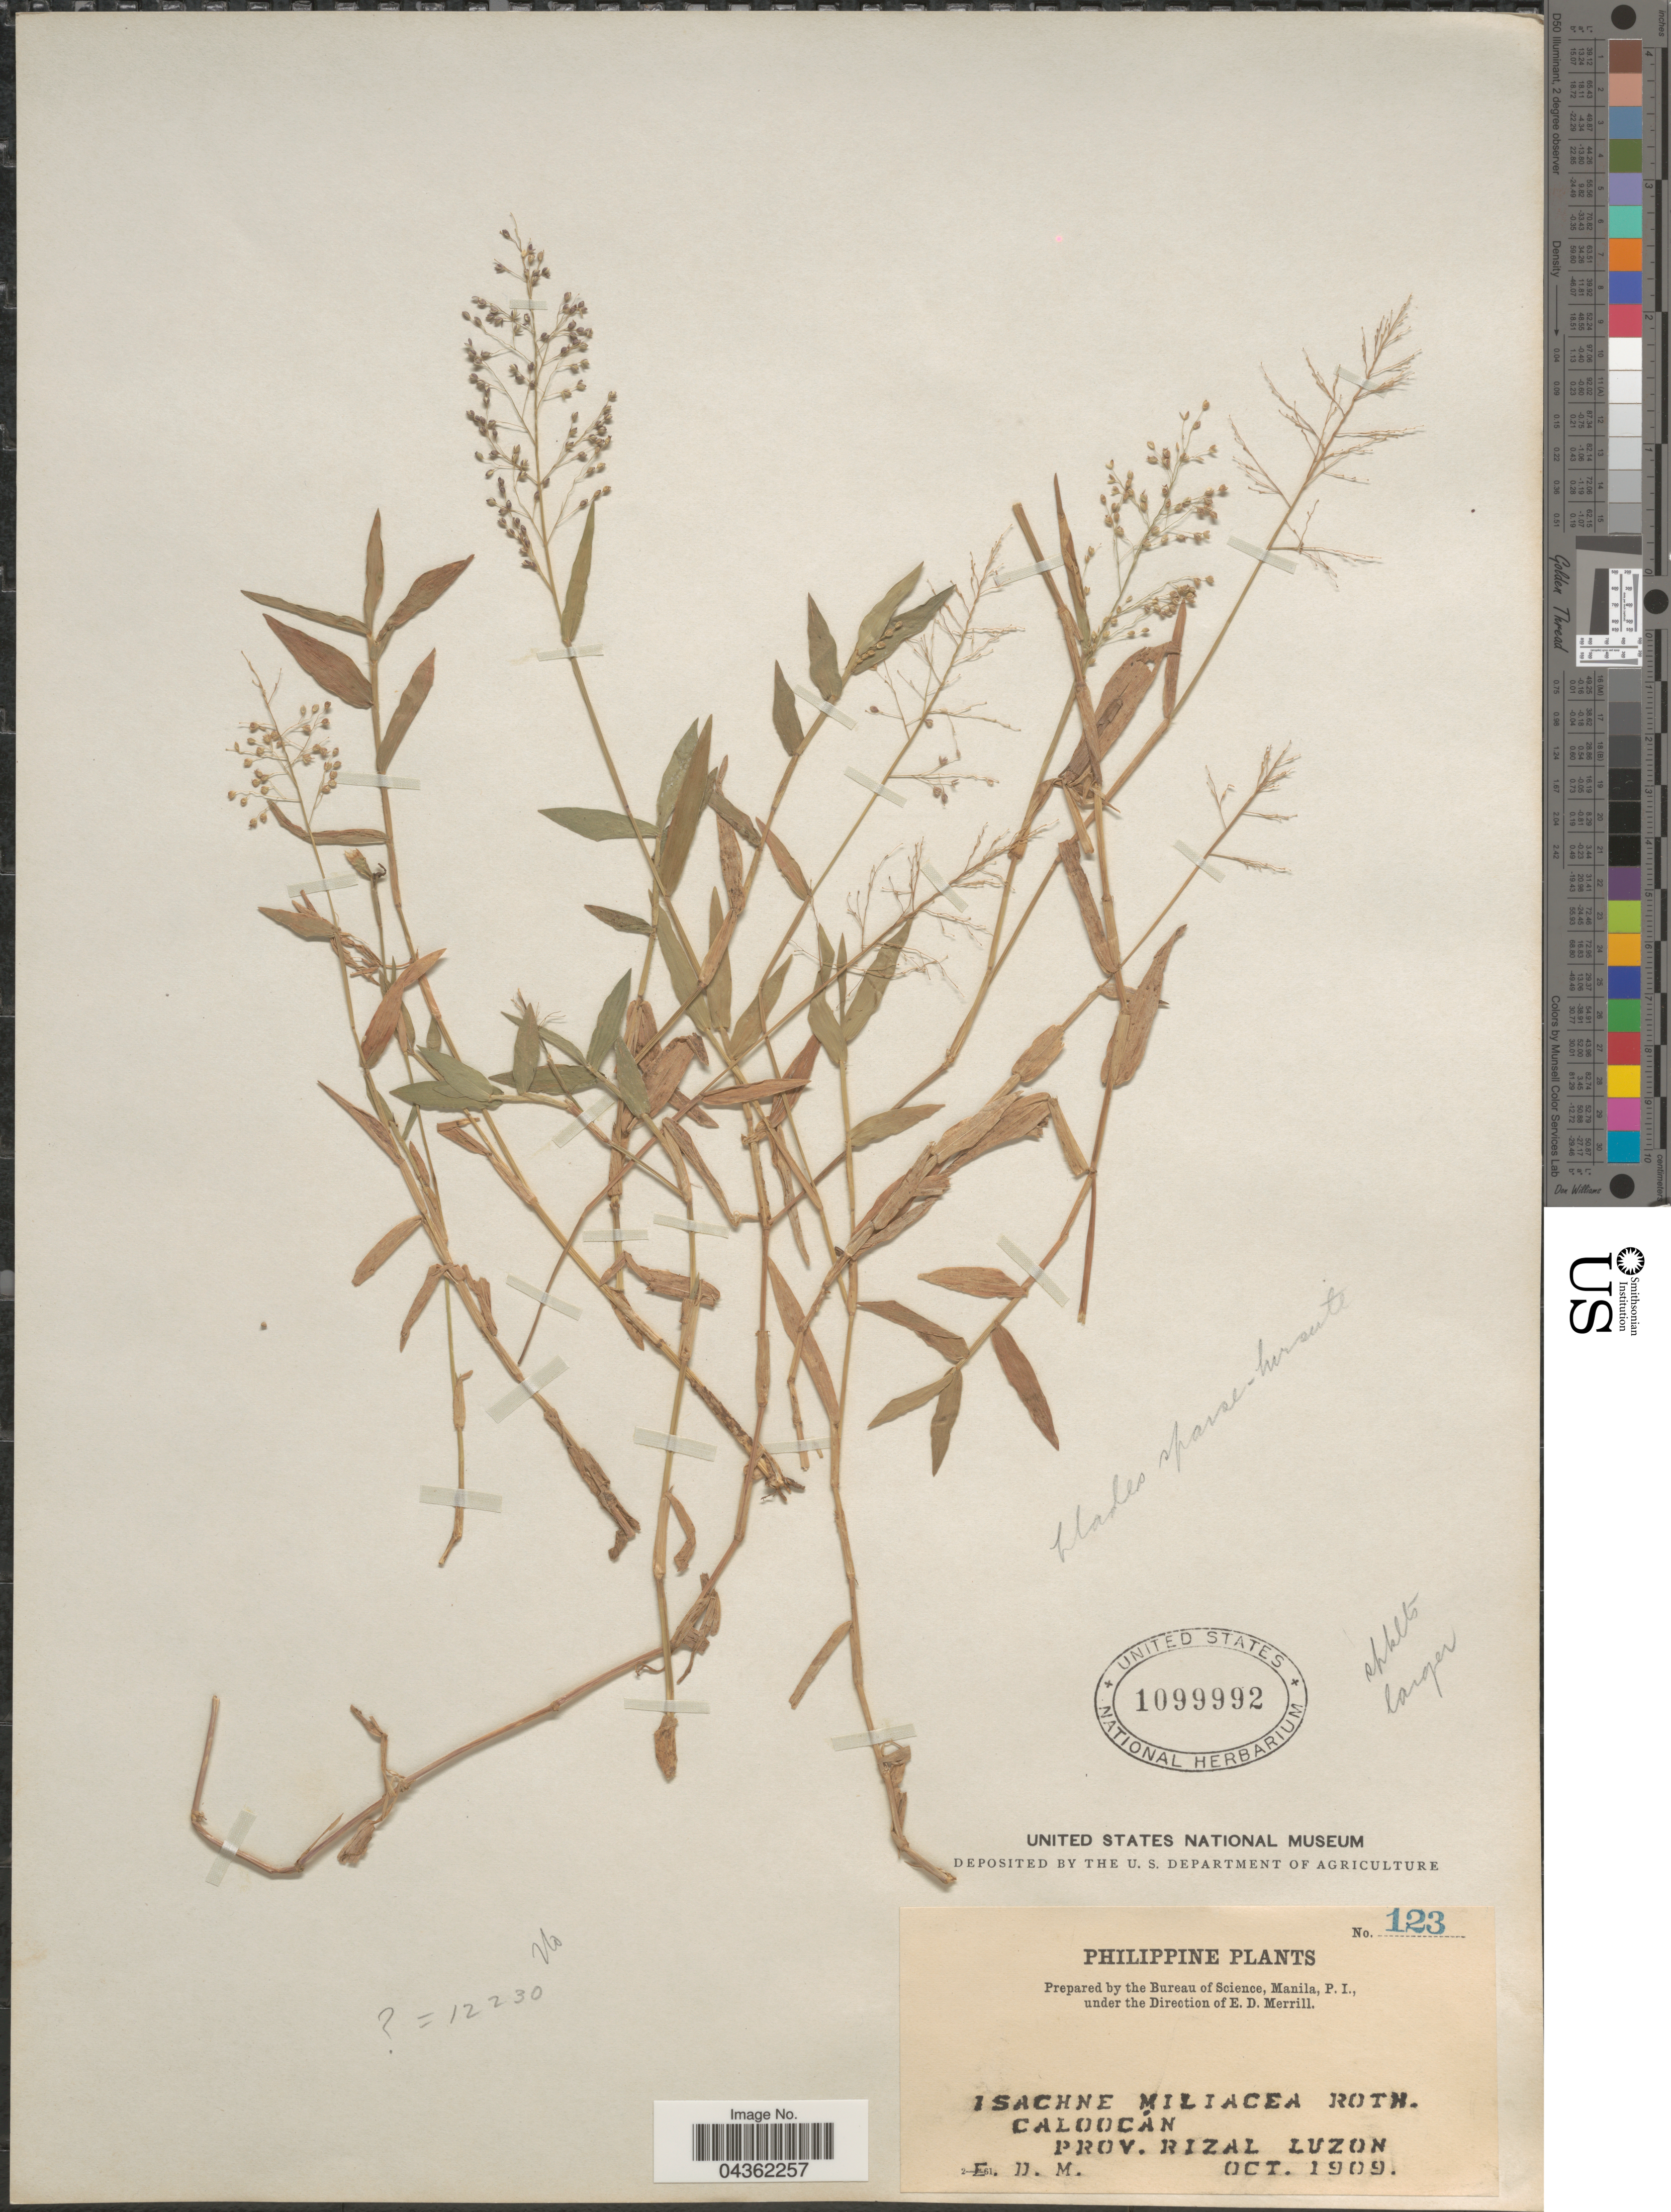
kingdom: Plantae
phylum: Tracheophyta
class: Liliopsida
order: Poales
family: Poaceae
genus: Isachne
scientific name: Isachne sp.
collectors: E. D. Merrill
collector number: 123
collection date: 1909-10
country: Philippines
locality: Prov. Rizal, Luzon.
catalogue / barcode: US 1099992